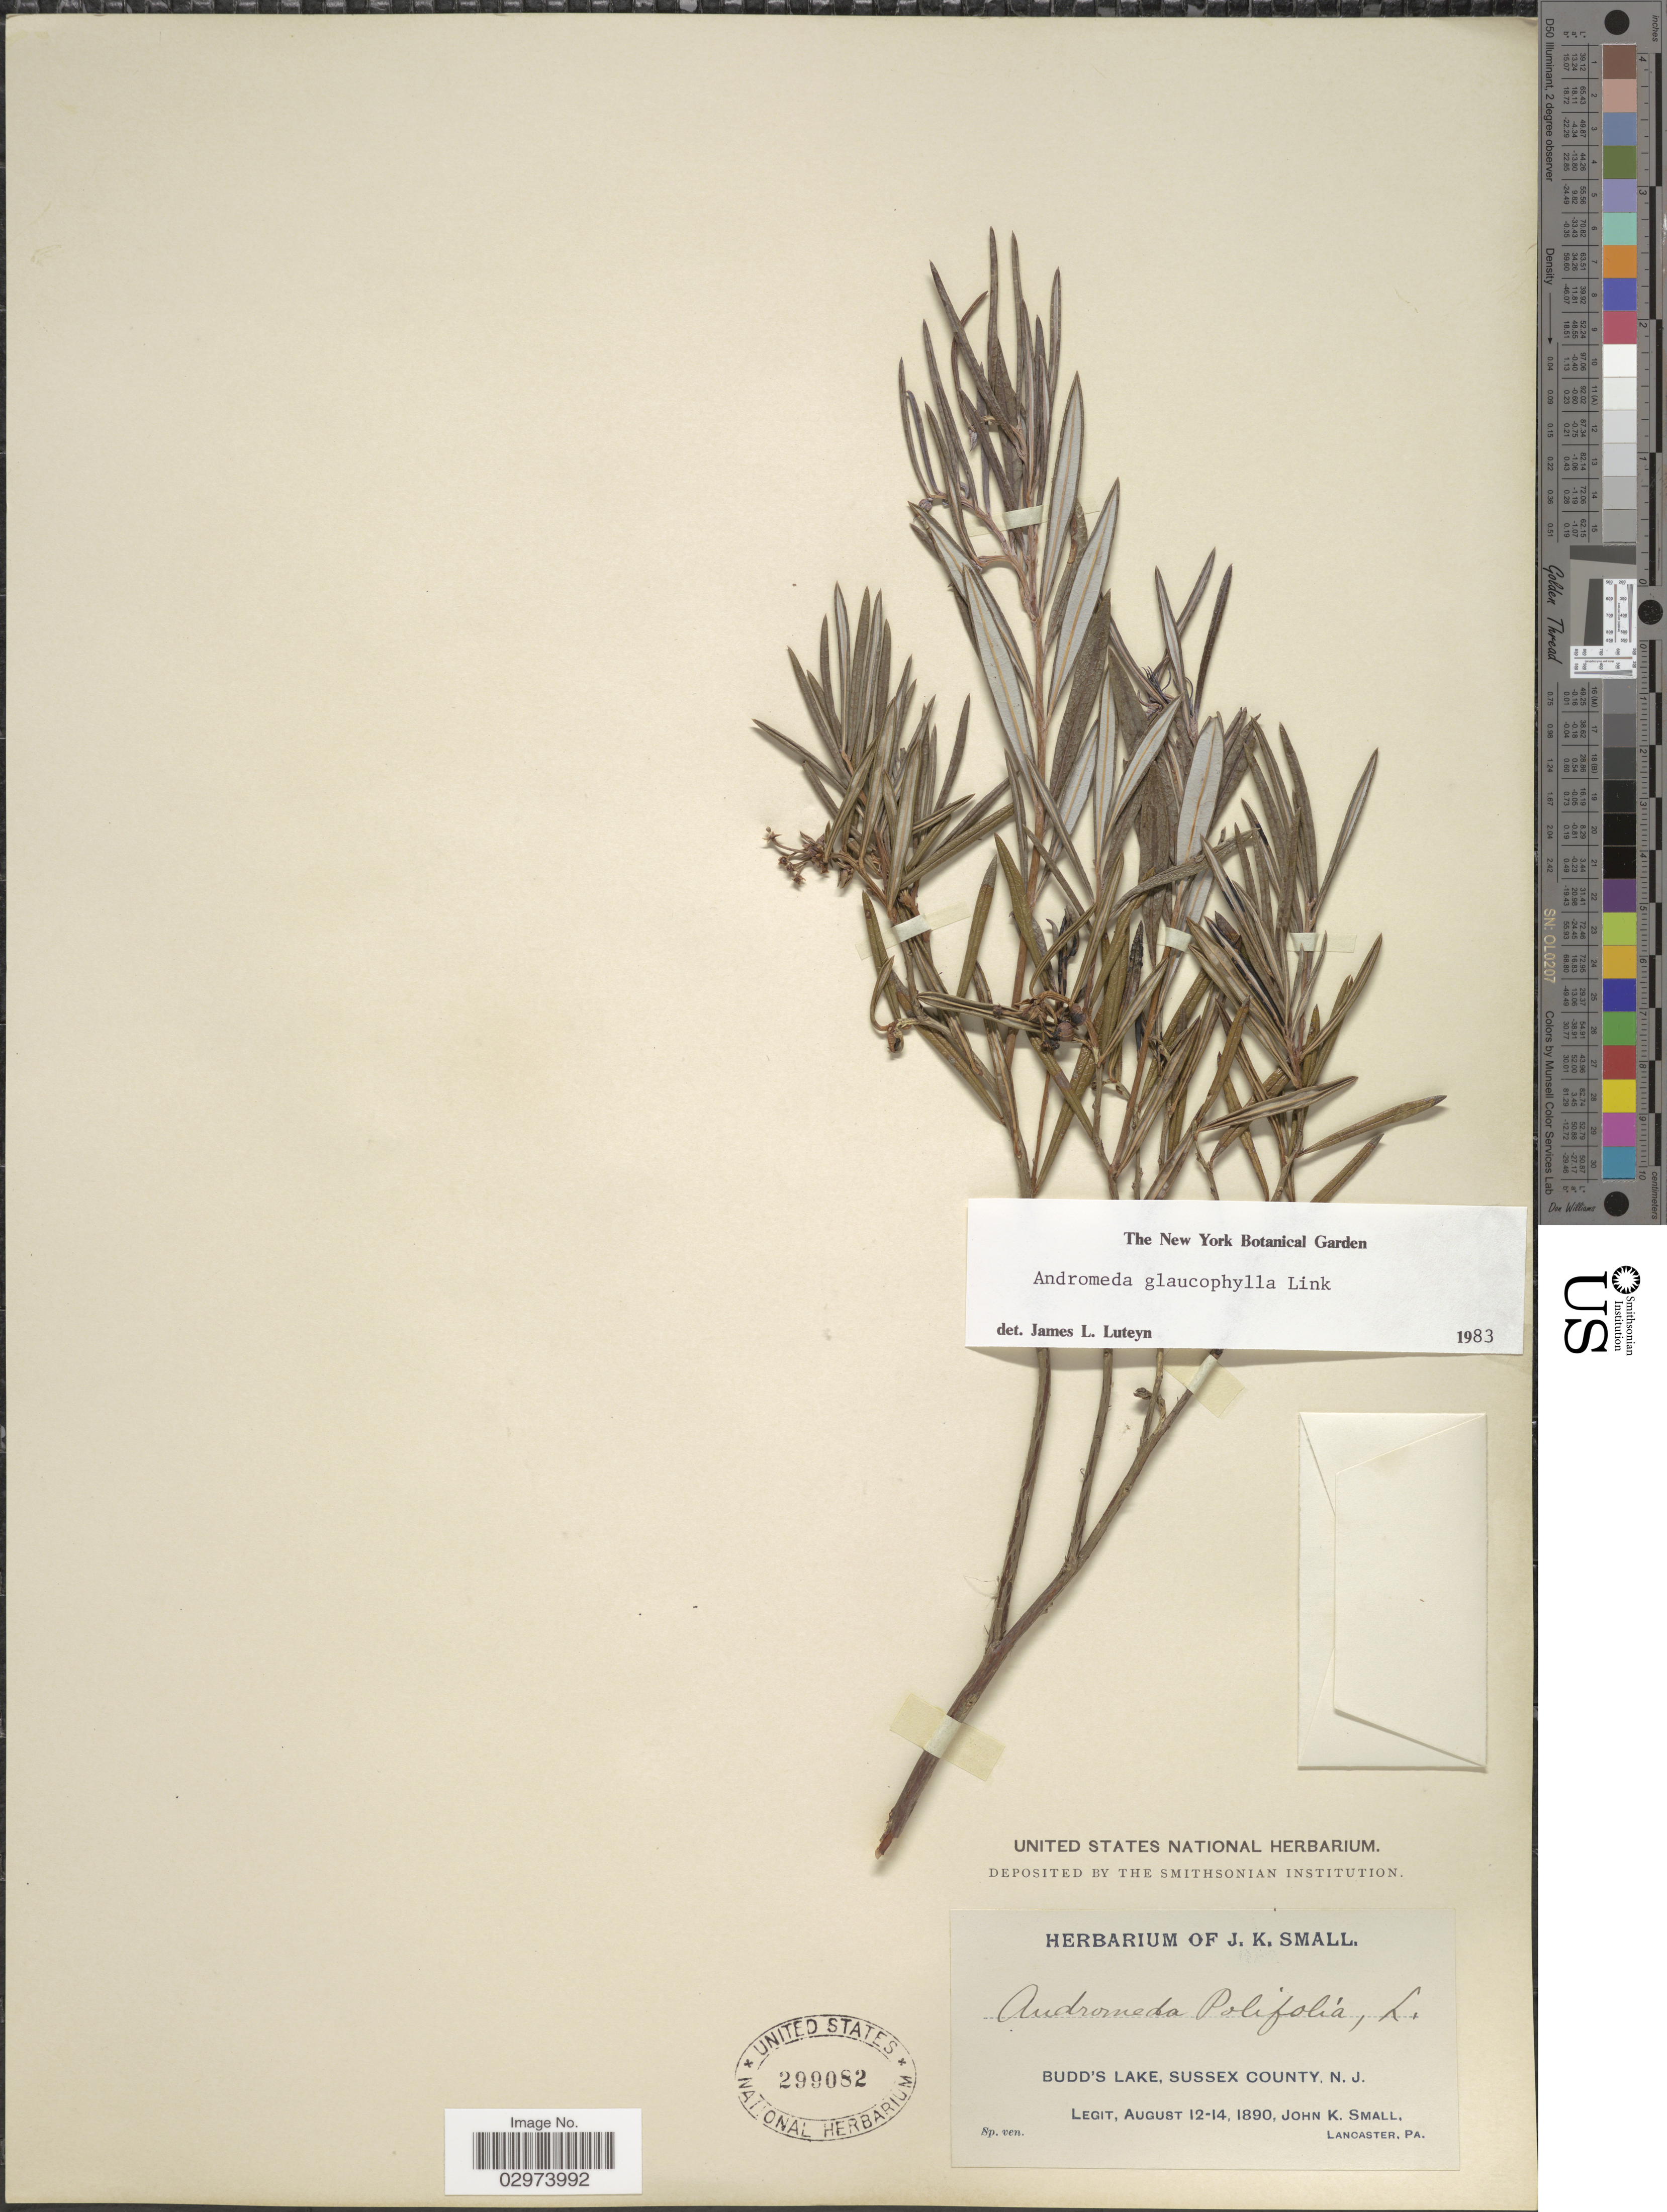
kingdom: Plantae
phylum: Tracheophyta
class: Magnoliopsida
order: Ericales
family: Ericaceae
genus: Andromeda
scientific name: Andromeda polifolia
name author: L.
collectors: J. K. Small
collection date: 1890-08-12/1890-08-14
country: United States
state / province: New Jersey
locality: Budd's Lake, Sussex County. N.J.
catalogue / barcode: US 299082